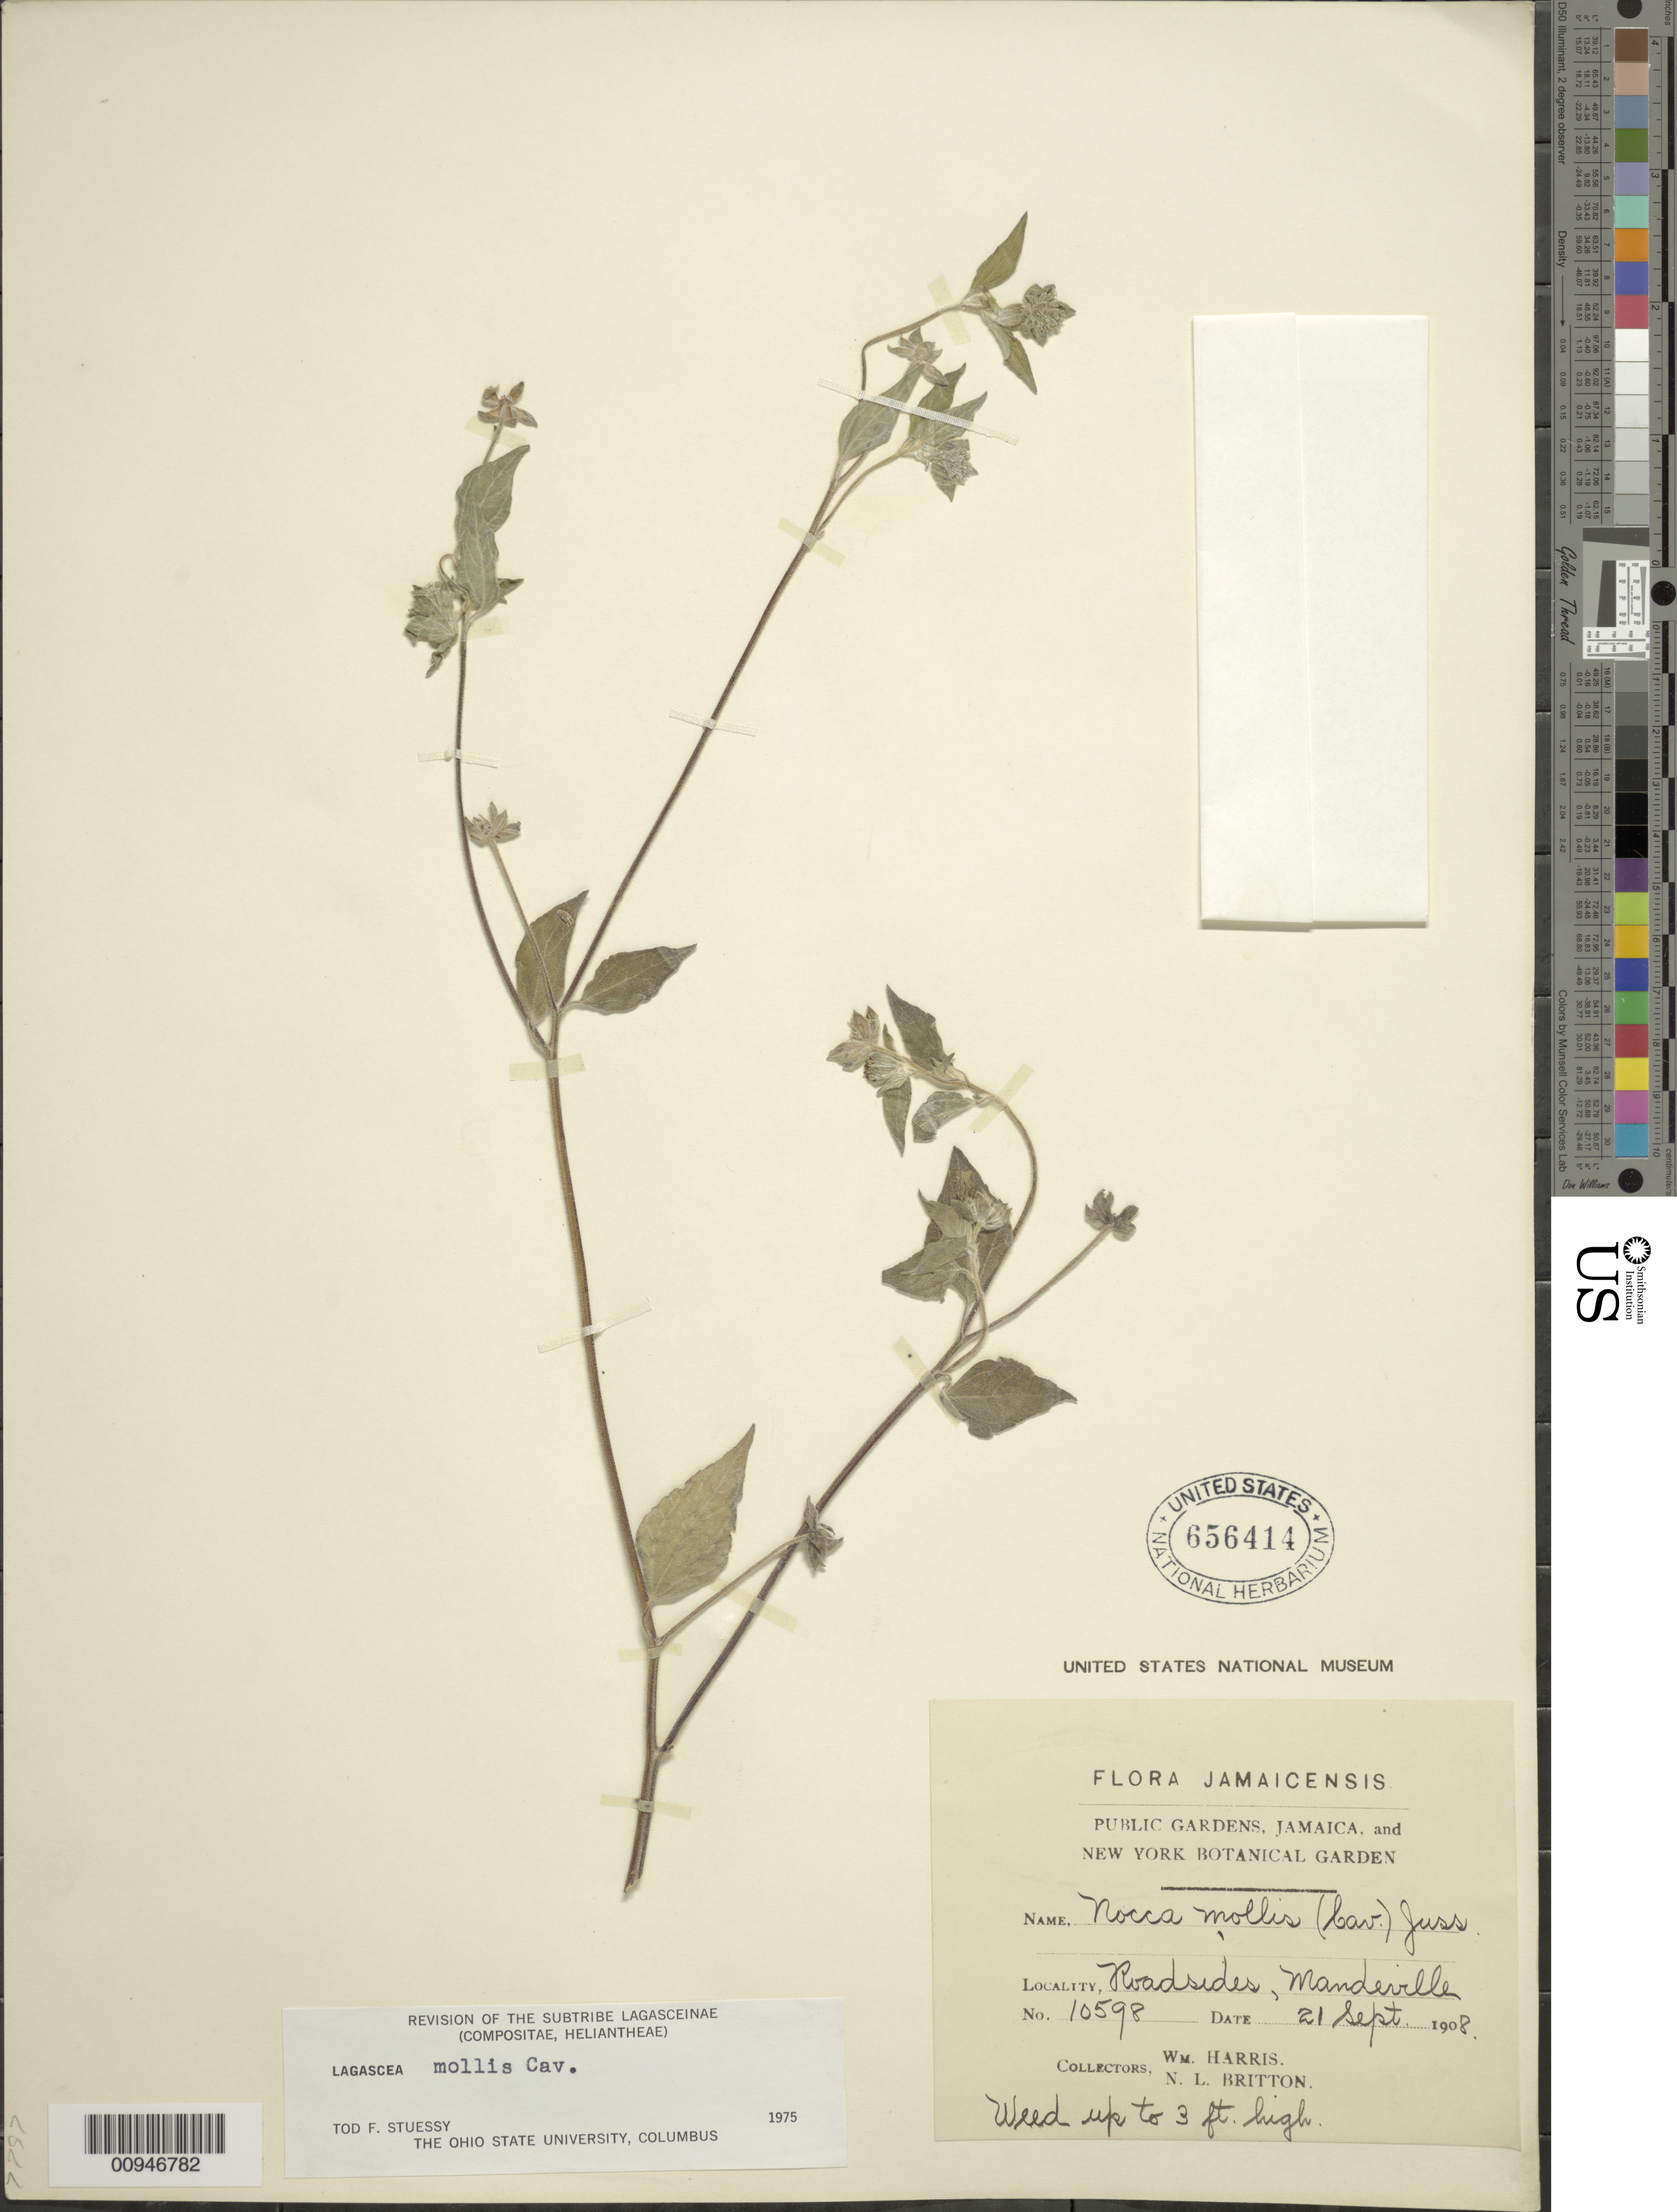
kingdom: Plantae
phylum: Tracheophyta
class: Magnoliopsida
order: Asterales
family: Asteraceae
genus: Lagascea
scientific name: Lagascea mollis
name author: Cav.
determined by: Stuessy, T. F.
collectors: W. H. Harris & N. Britton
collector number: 10598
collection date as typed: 21 Sep 1908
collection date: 1908-09-21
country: Jamaica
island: Jamaica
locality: Mandeville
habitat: Roadside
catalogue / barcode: US 656414